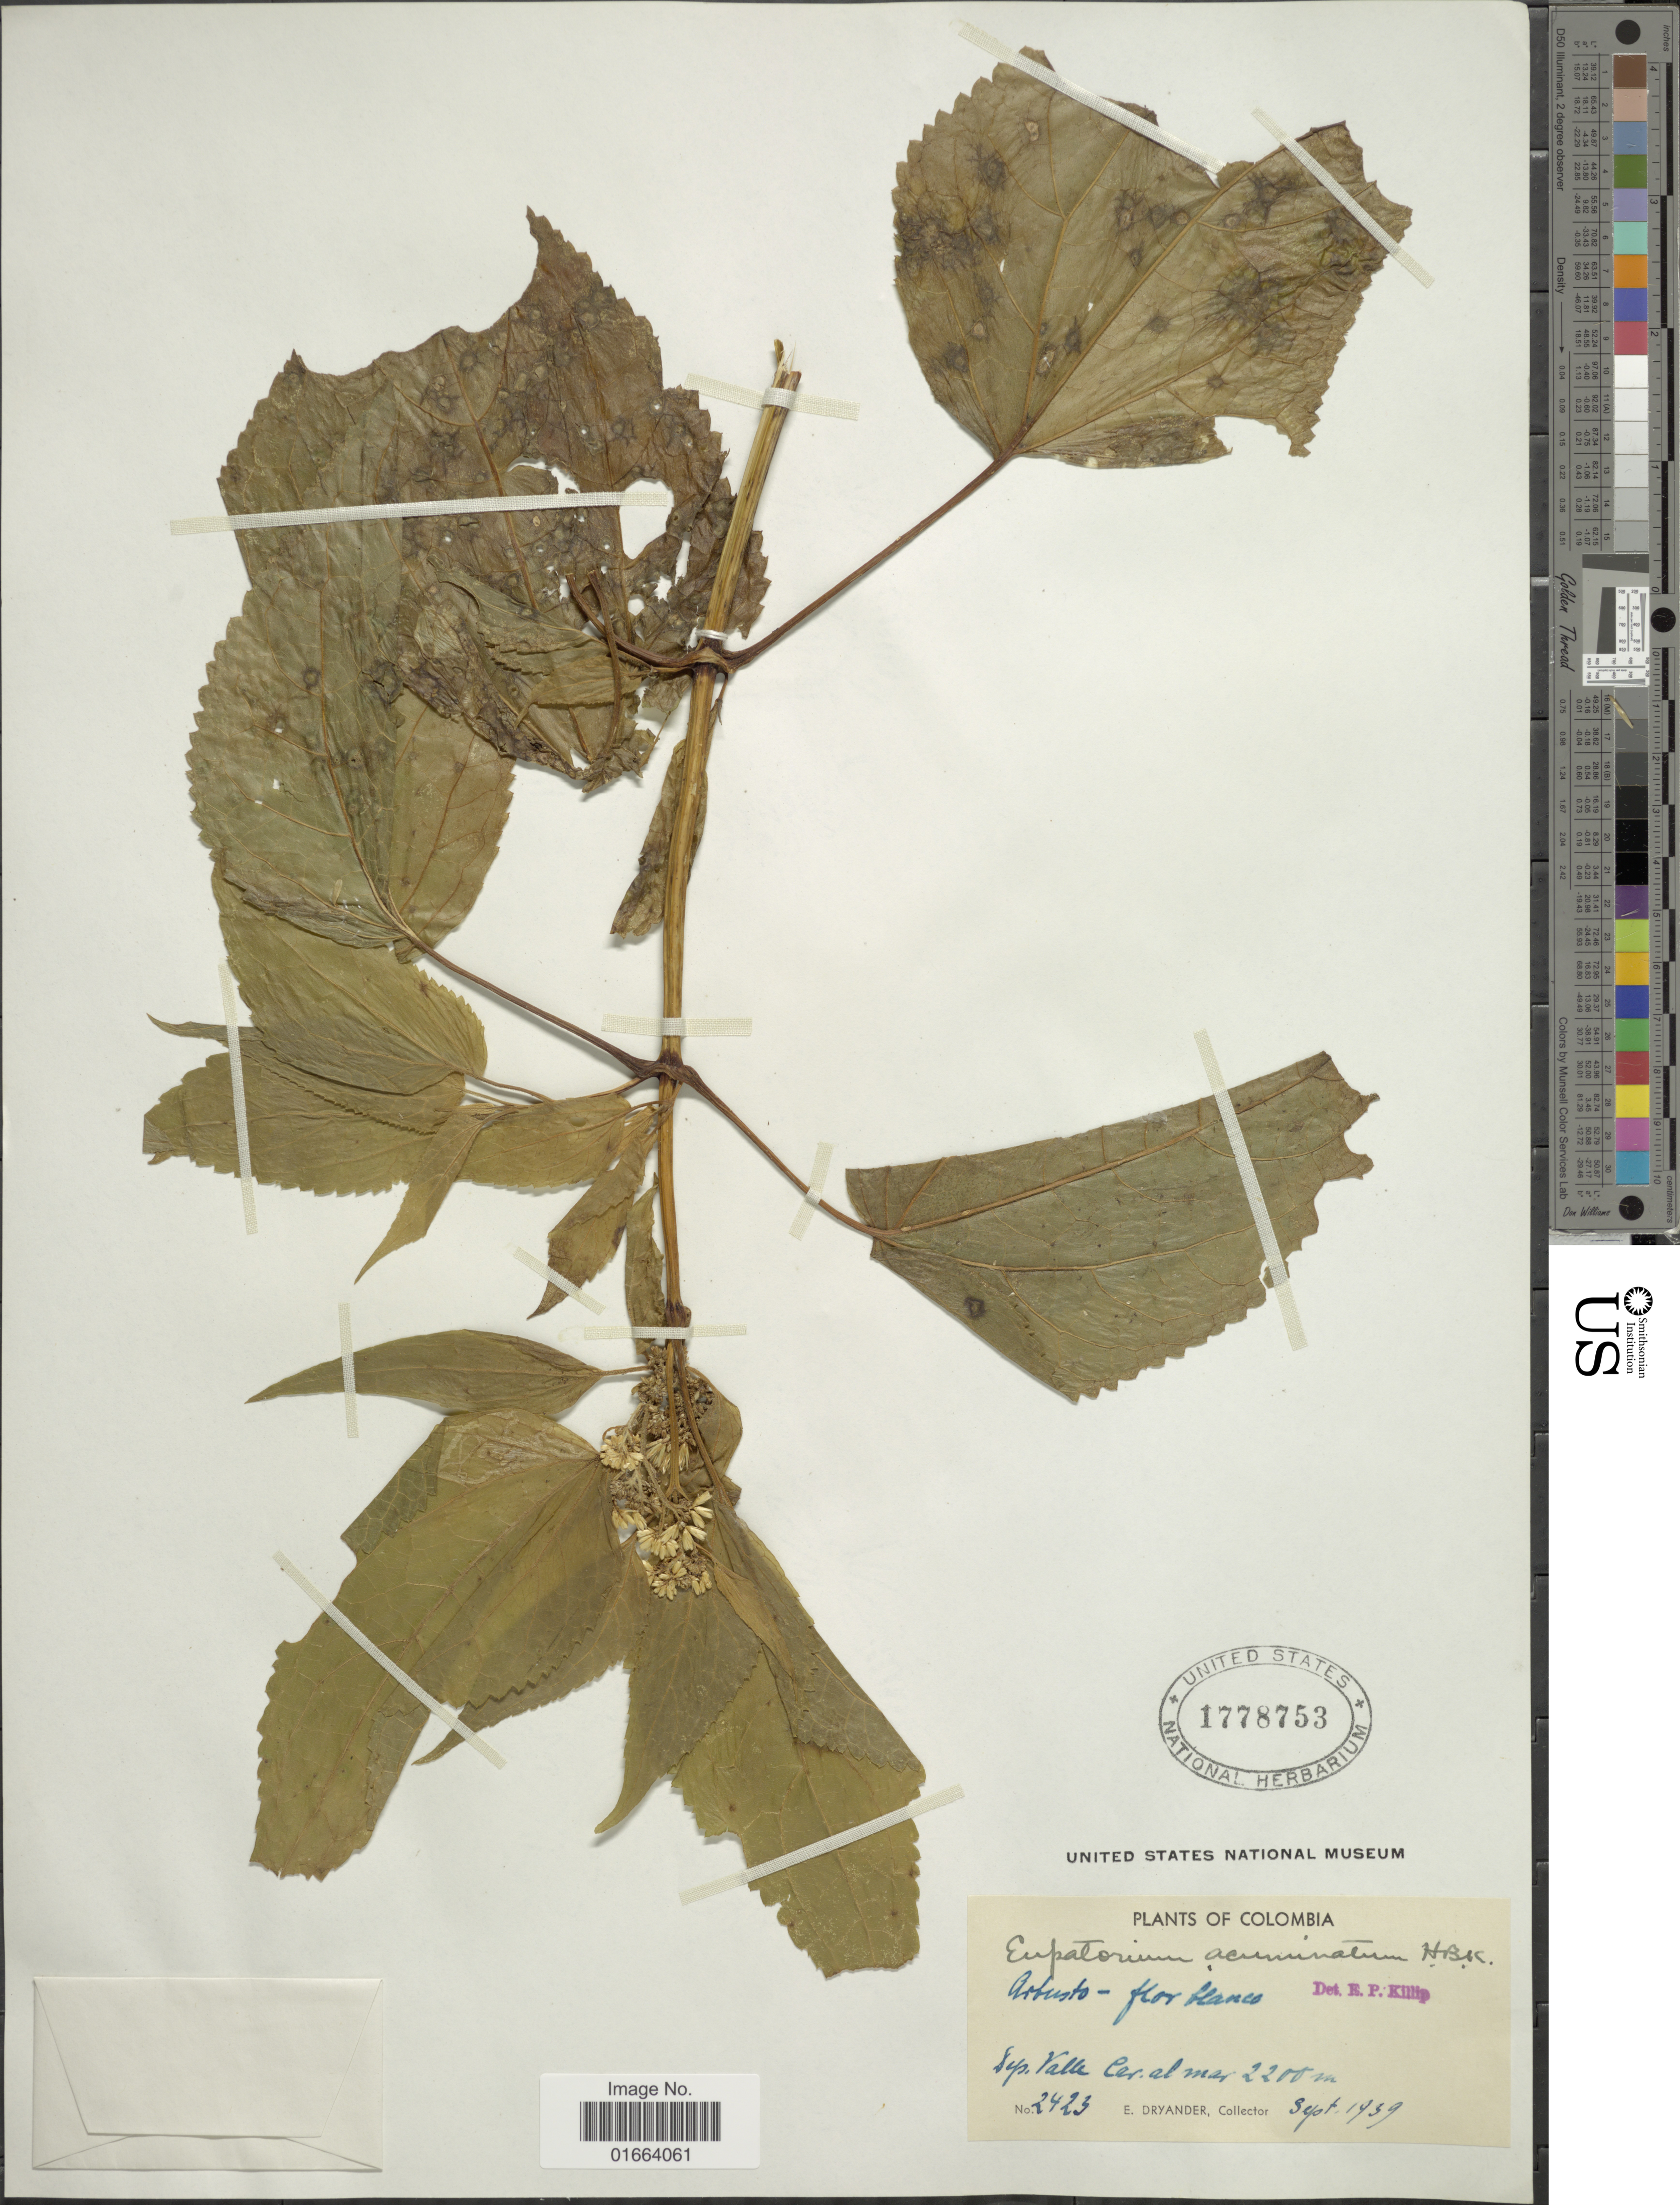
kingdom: Plantae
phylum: Tracheophyta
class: Magnoliopsida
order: Asterales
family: Asteraceae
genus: Critoniella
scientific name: Critoniella acuminata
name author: (Kunth) R.M. King & H. Rob.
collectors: E. Dryander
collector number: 2423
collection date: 1939-09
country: Colombia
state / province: Valle del Cauca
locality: Dep. Valle Car.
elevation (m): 2200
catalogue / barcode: US 1778753